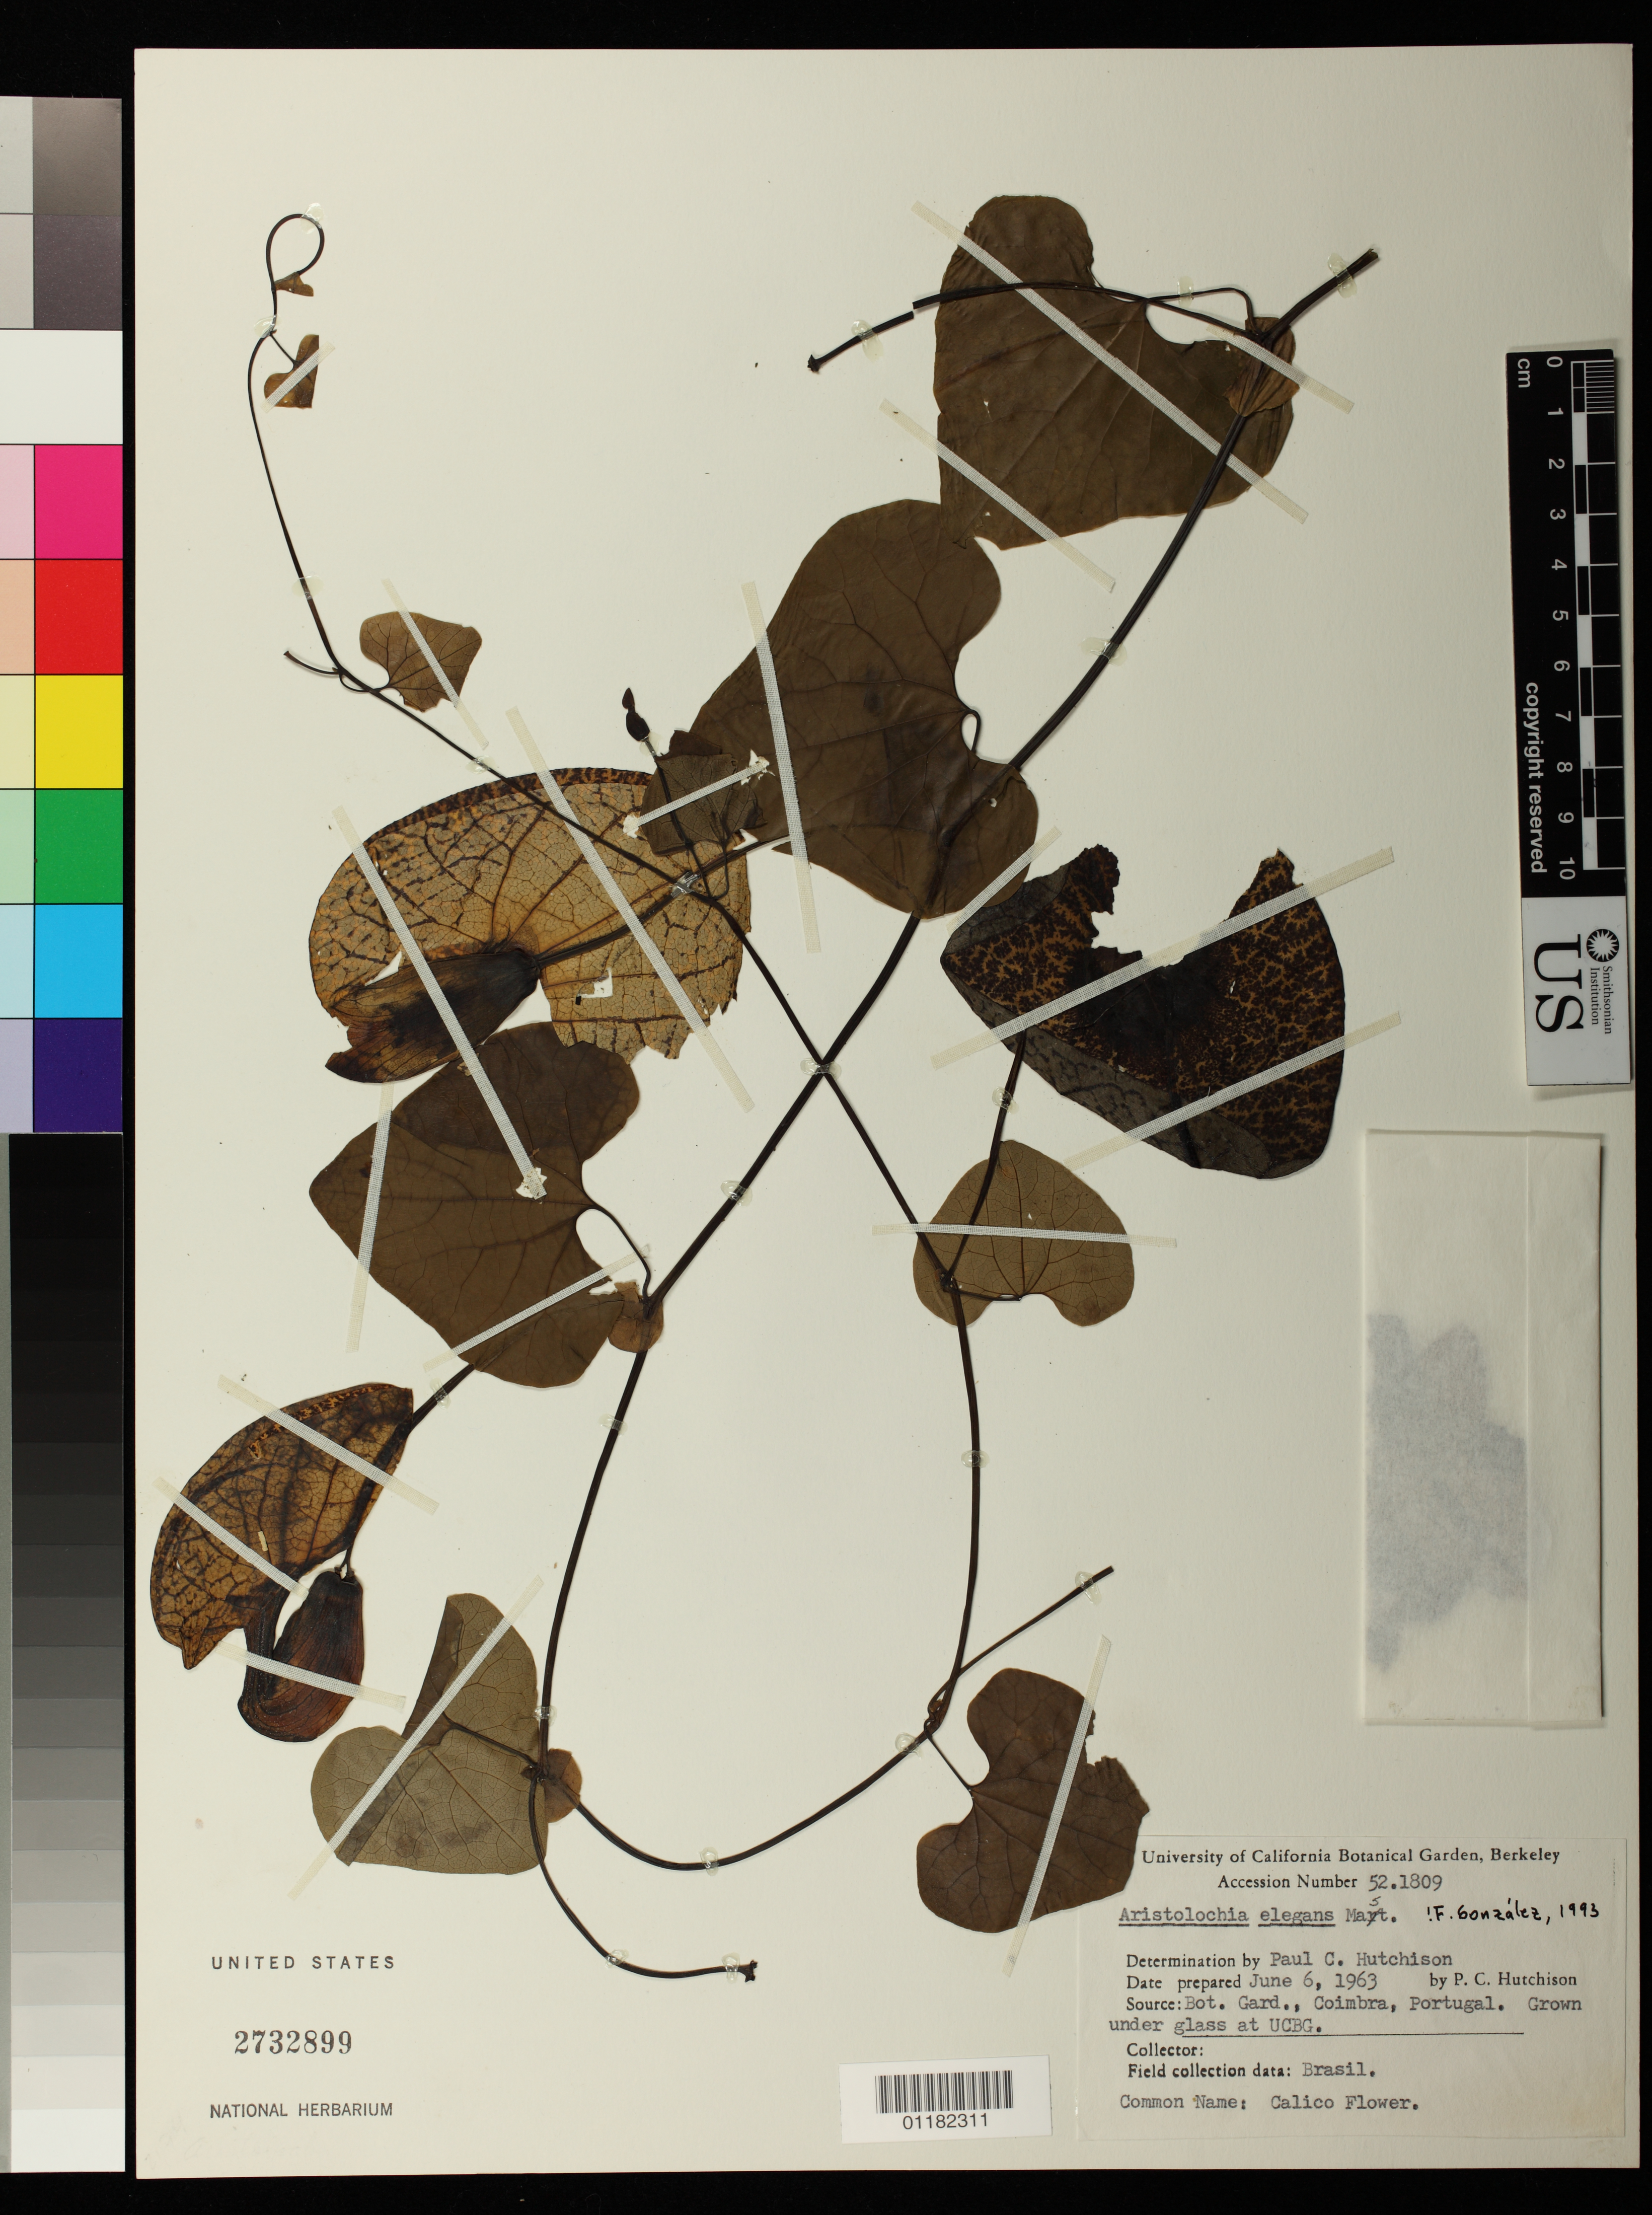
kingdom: Plantae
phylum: Tracheophyta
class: Magnoliopsida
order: Piperales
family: Aristolochiaceae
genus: Aristolochia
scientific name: Aristolochia elegans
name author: Mast.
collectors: P. C. Hutchison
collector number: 521809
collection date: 1963-06-06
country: United States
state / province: California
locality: Plant was collected at UCBG glasshouse but originally from Brazil, and received from Portugal.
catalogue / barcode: US 2732899